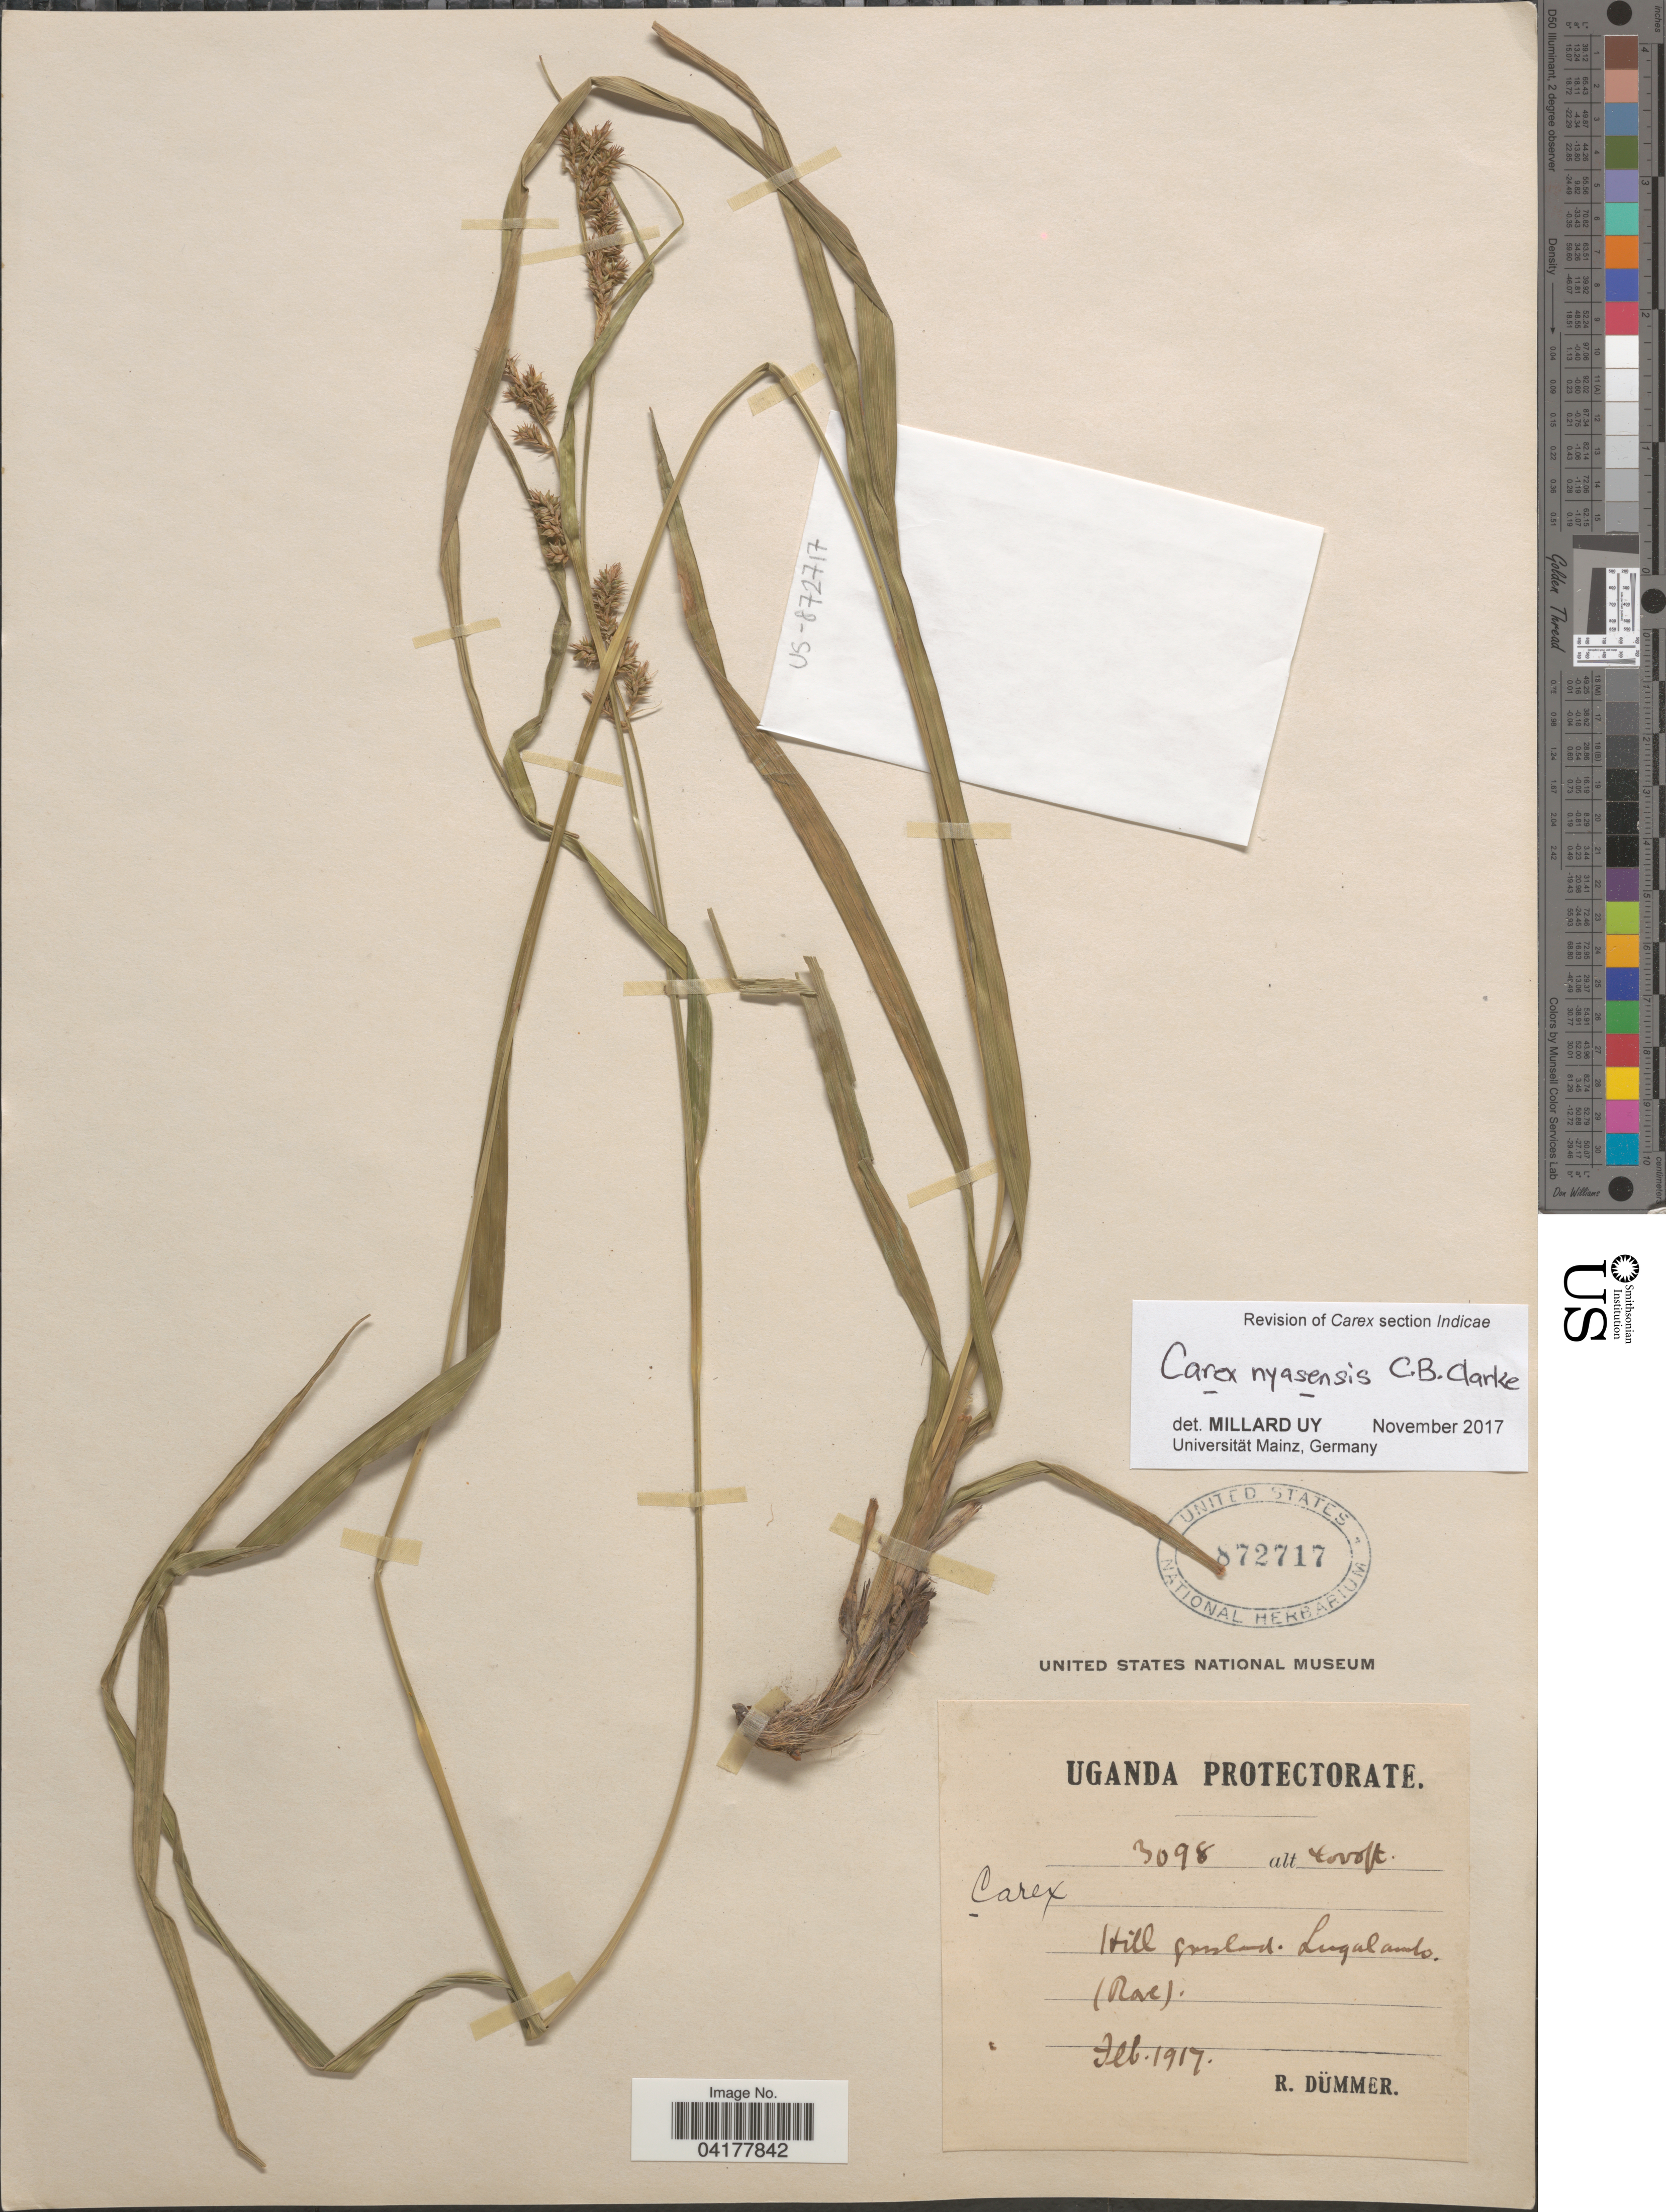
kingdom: Plantae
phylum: Tracheophyta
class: Liliopsida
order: Poales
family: Cyperaceae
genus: Carex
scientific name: Carex nyasensis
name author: C.B. Clarke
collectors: R. A. Dümmer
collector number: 3098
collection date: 1917-02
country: Uganda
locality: Uganda Protectorate. Lugalambo.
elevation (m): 1219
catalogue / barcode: US 872717